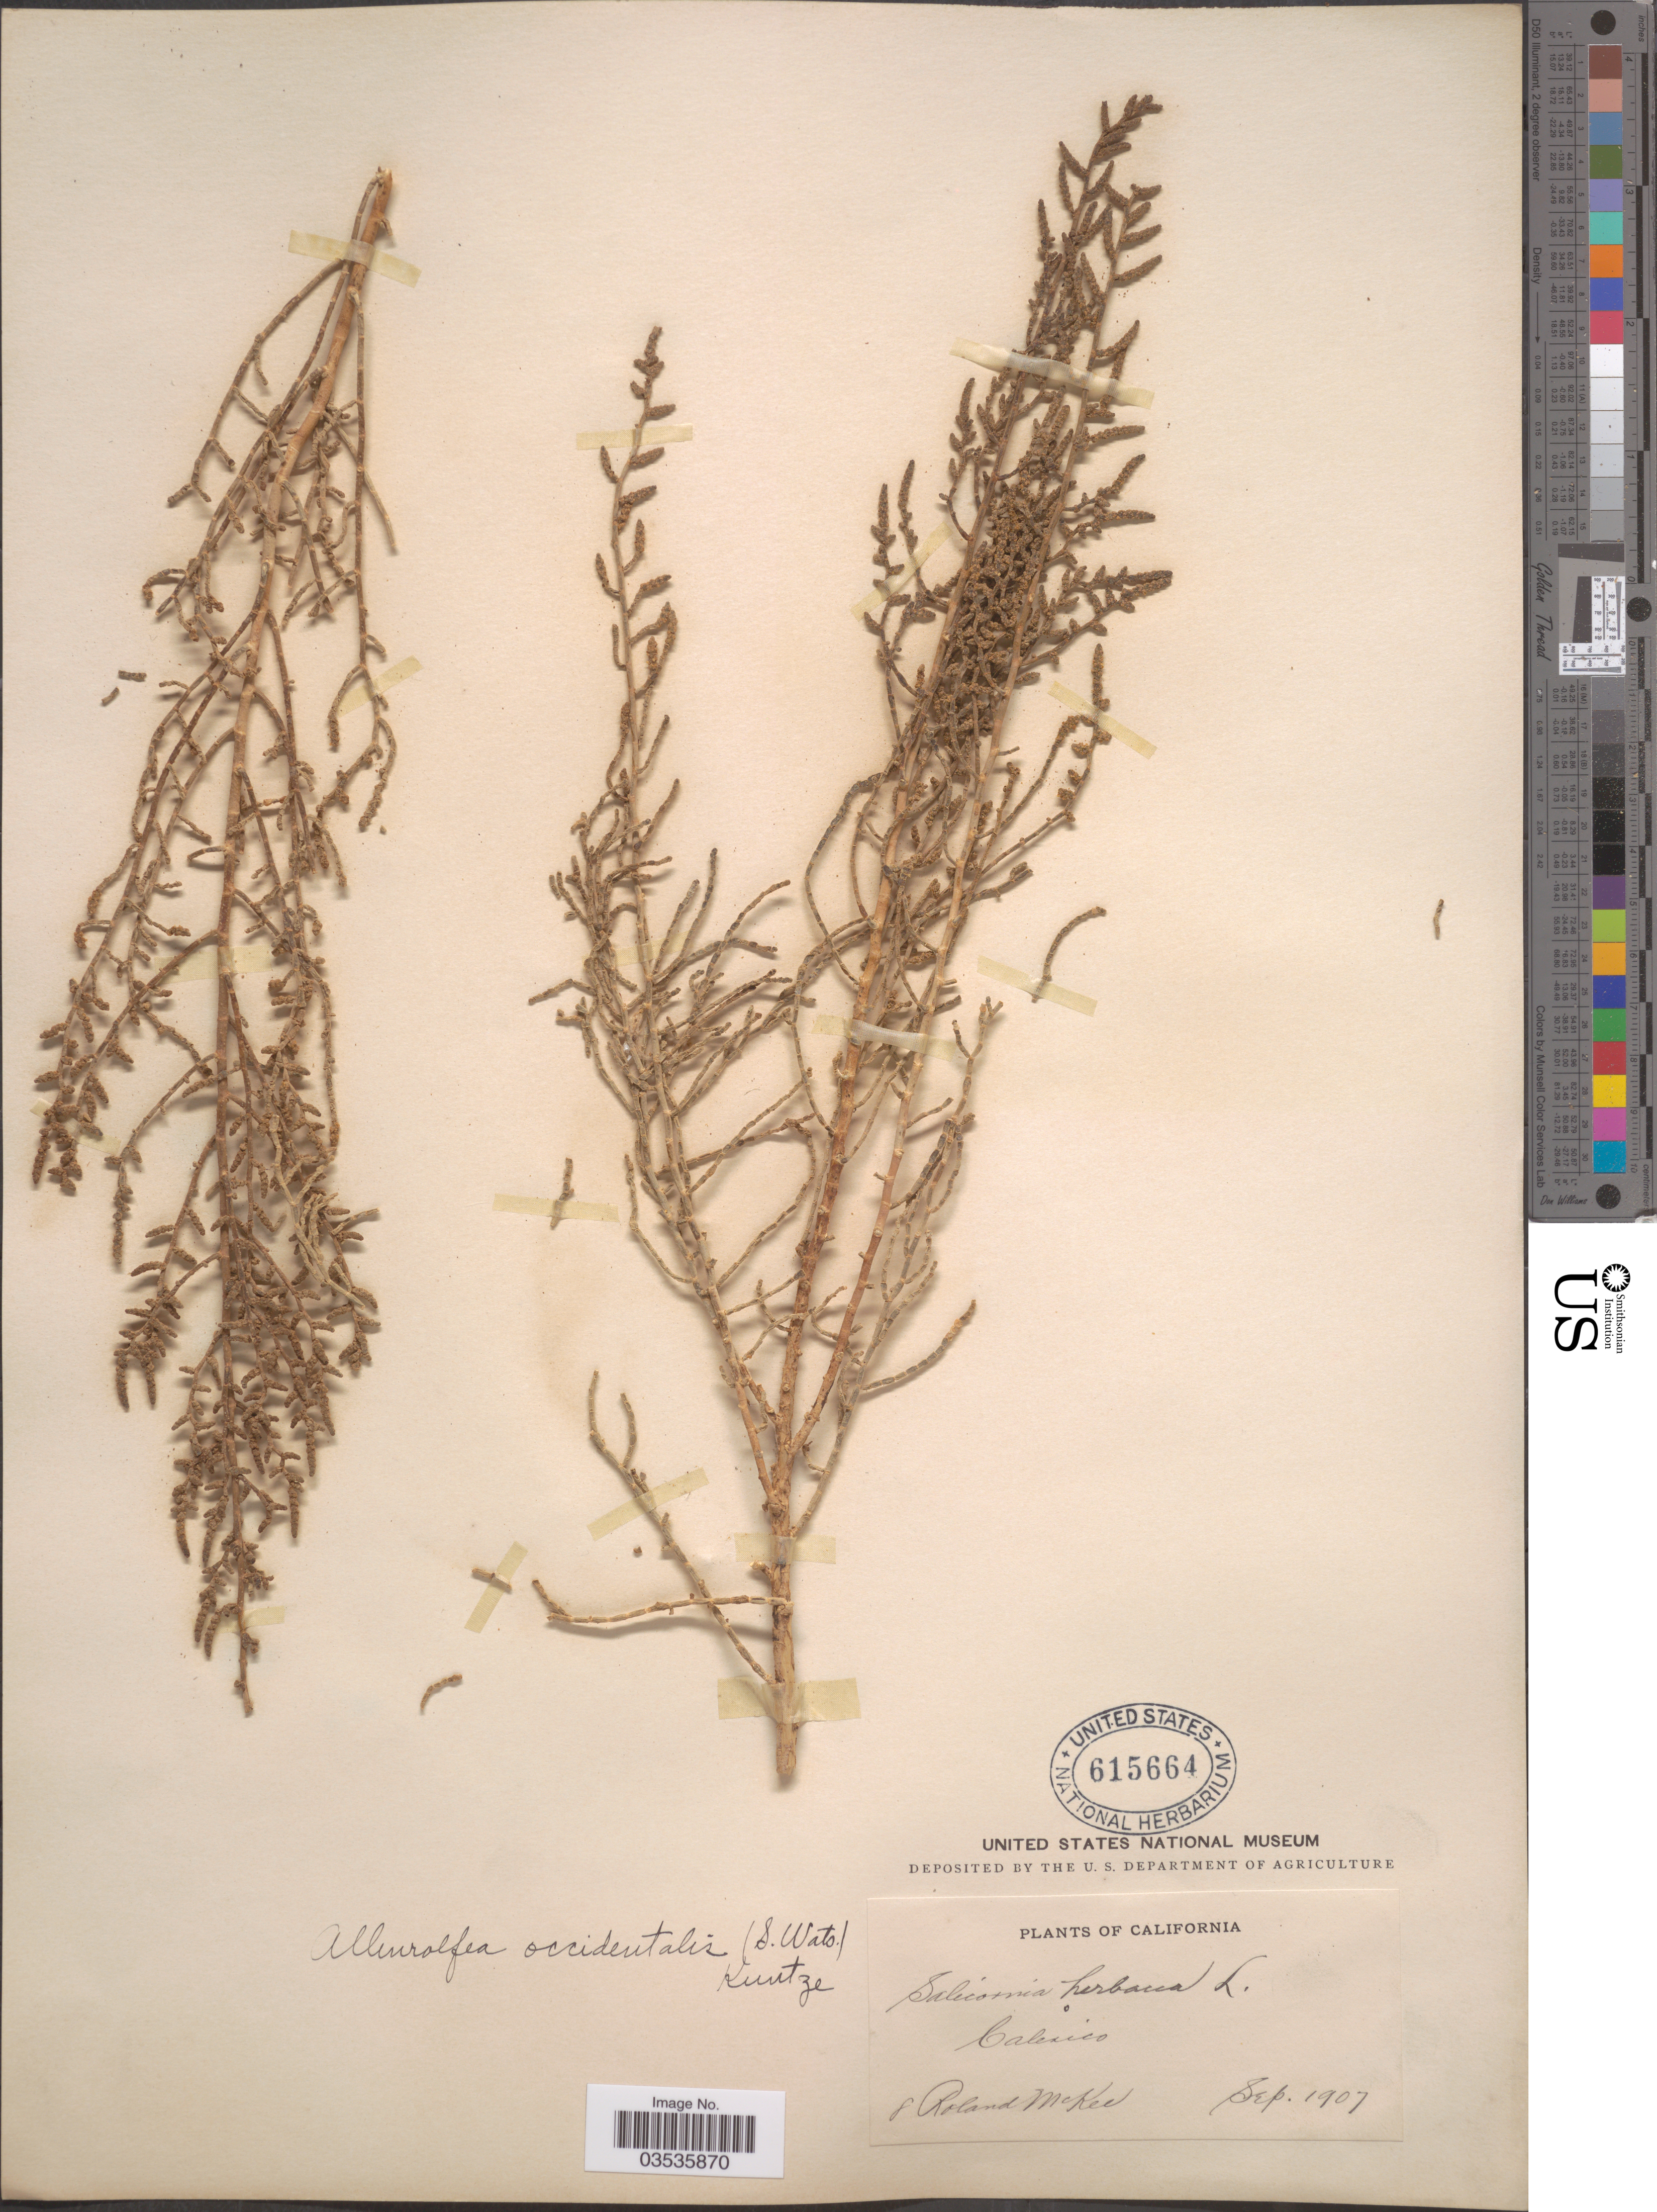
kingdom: Plantae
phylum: Tracheophyta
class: Magnoliopsida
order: Caryophyllales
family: Amaranthaceae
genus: Allenrolfea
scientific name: Allenrolfea occidentalis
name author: (S. Watson) Kuntze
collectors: R. Mckee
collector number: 8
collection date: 1907-09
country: United States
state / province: California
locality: Calexico.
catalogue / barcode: US 615664